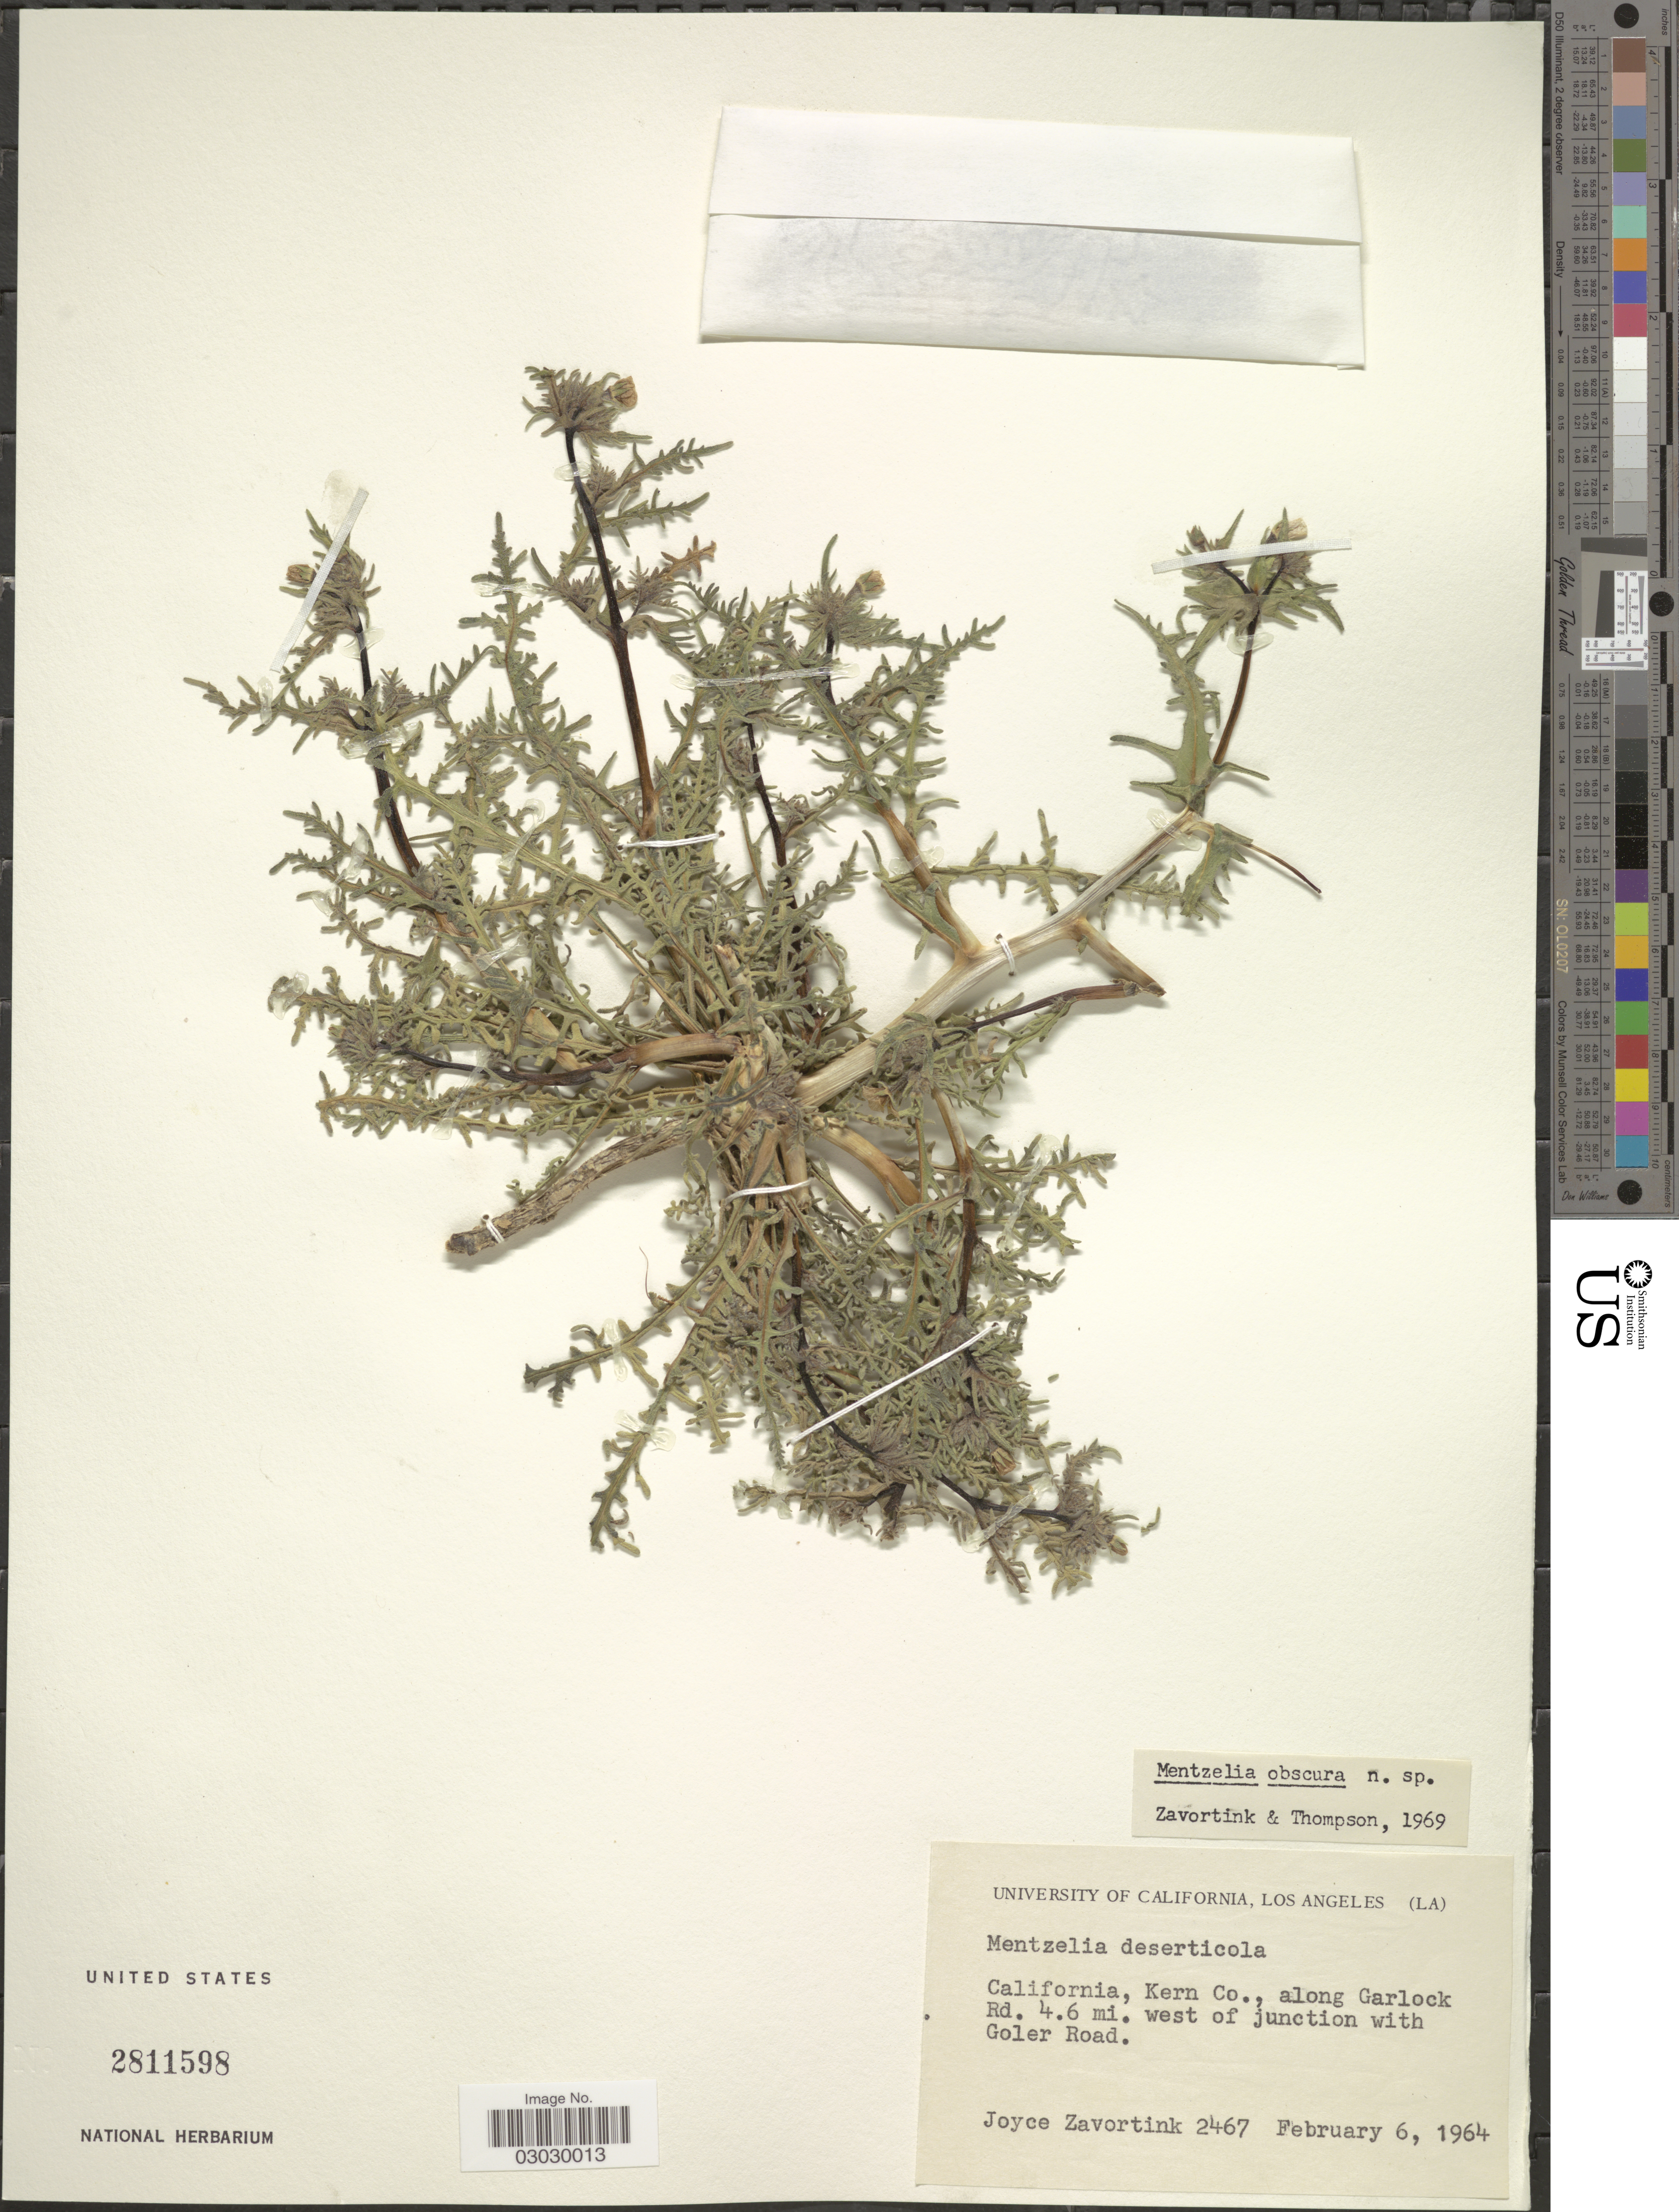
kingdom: Plantae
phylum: Tracheophyta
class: Magnoliopsida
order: Cornales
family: Loasaceae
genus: Mentzelia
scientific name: Mentzelia obscura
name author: H.J. Thomps. & J.E. Roberts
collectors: J. Zavortink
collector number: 2467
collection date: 1964-02-06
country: United States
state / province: California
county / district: Kern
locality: Kern Co., along Garlock Rd. 4.6 mi. west of junction with Goler Road.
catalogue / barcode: US 2811598